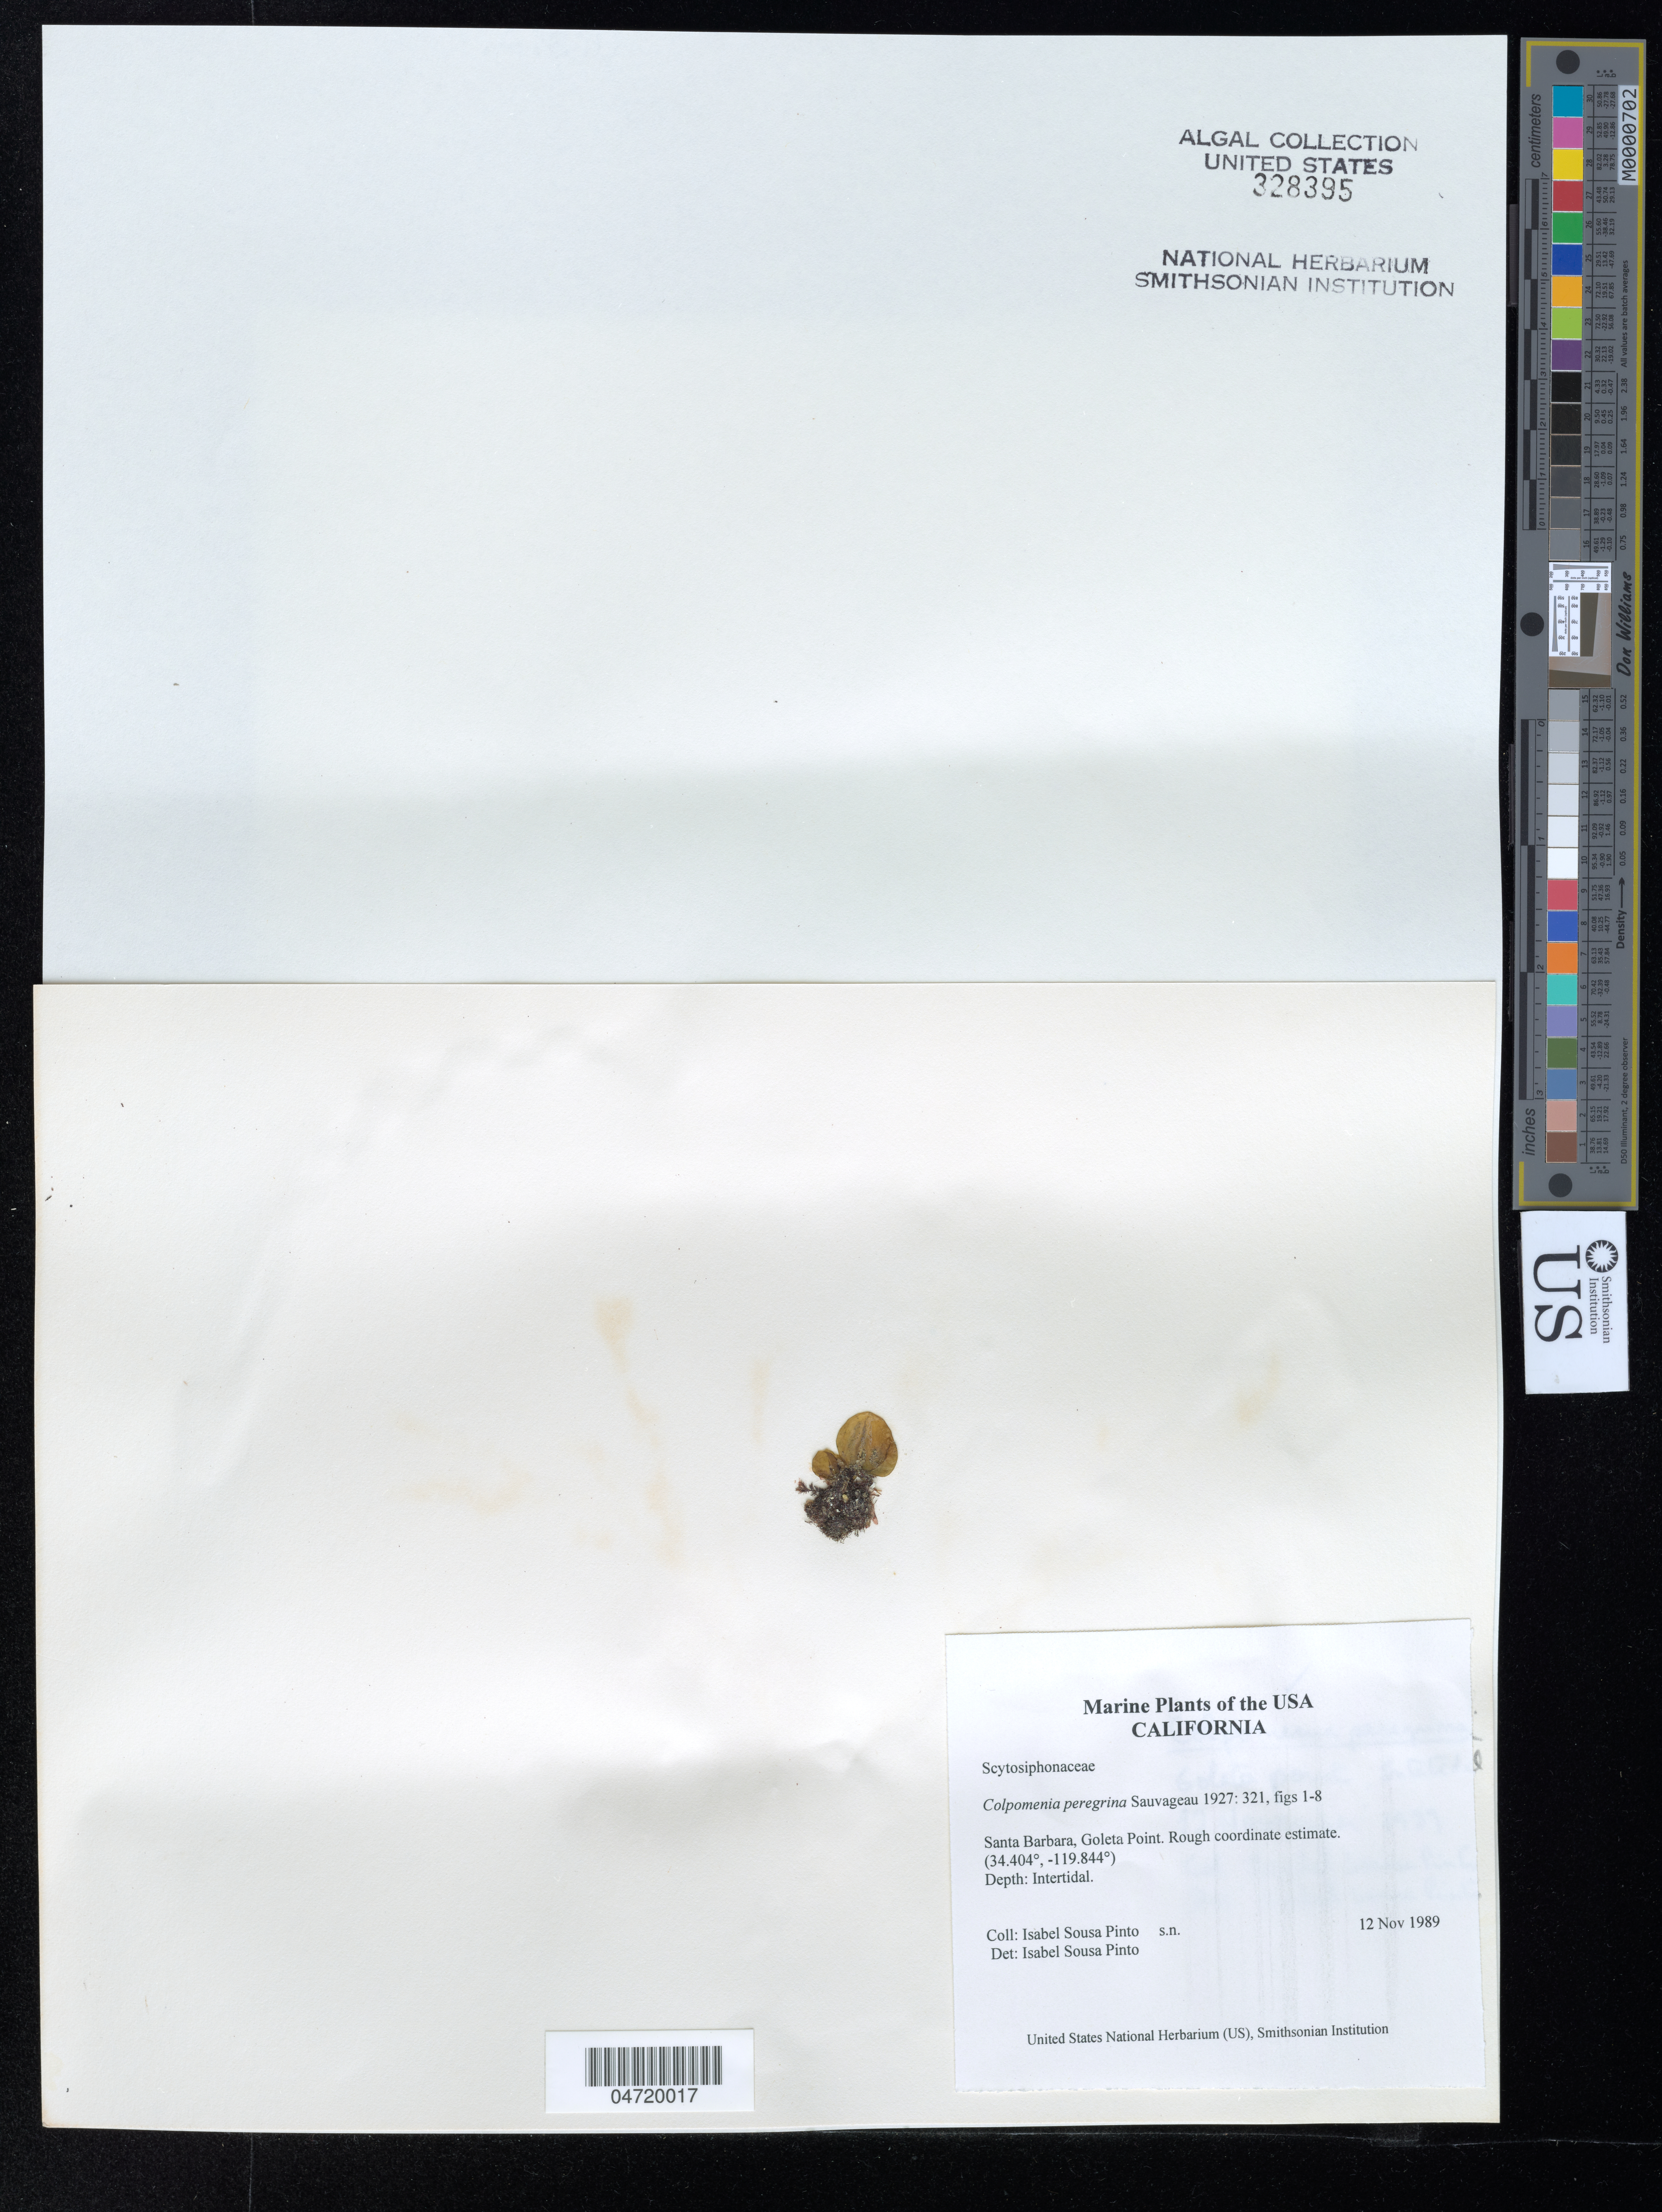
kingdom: Chromista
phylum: Ochrophyta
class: Phaeophyceae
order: Scytosiphonales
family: Scytosiphonaceae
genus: Colpomenia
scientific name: Colpomenia peregrina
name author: Sauv.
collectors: I. Sousa Pinto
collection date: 1989-11-12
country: United States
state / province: California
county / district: Santa Barbara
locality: Santa Barbara, Goleta Point.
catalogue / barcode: US 328395